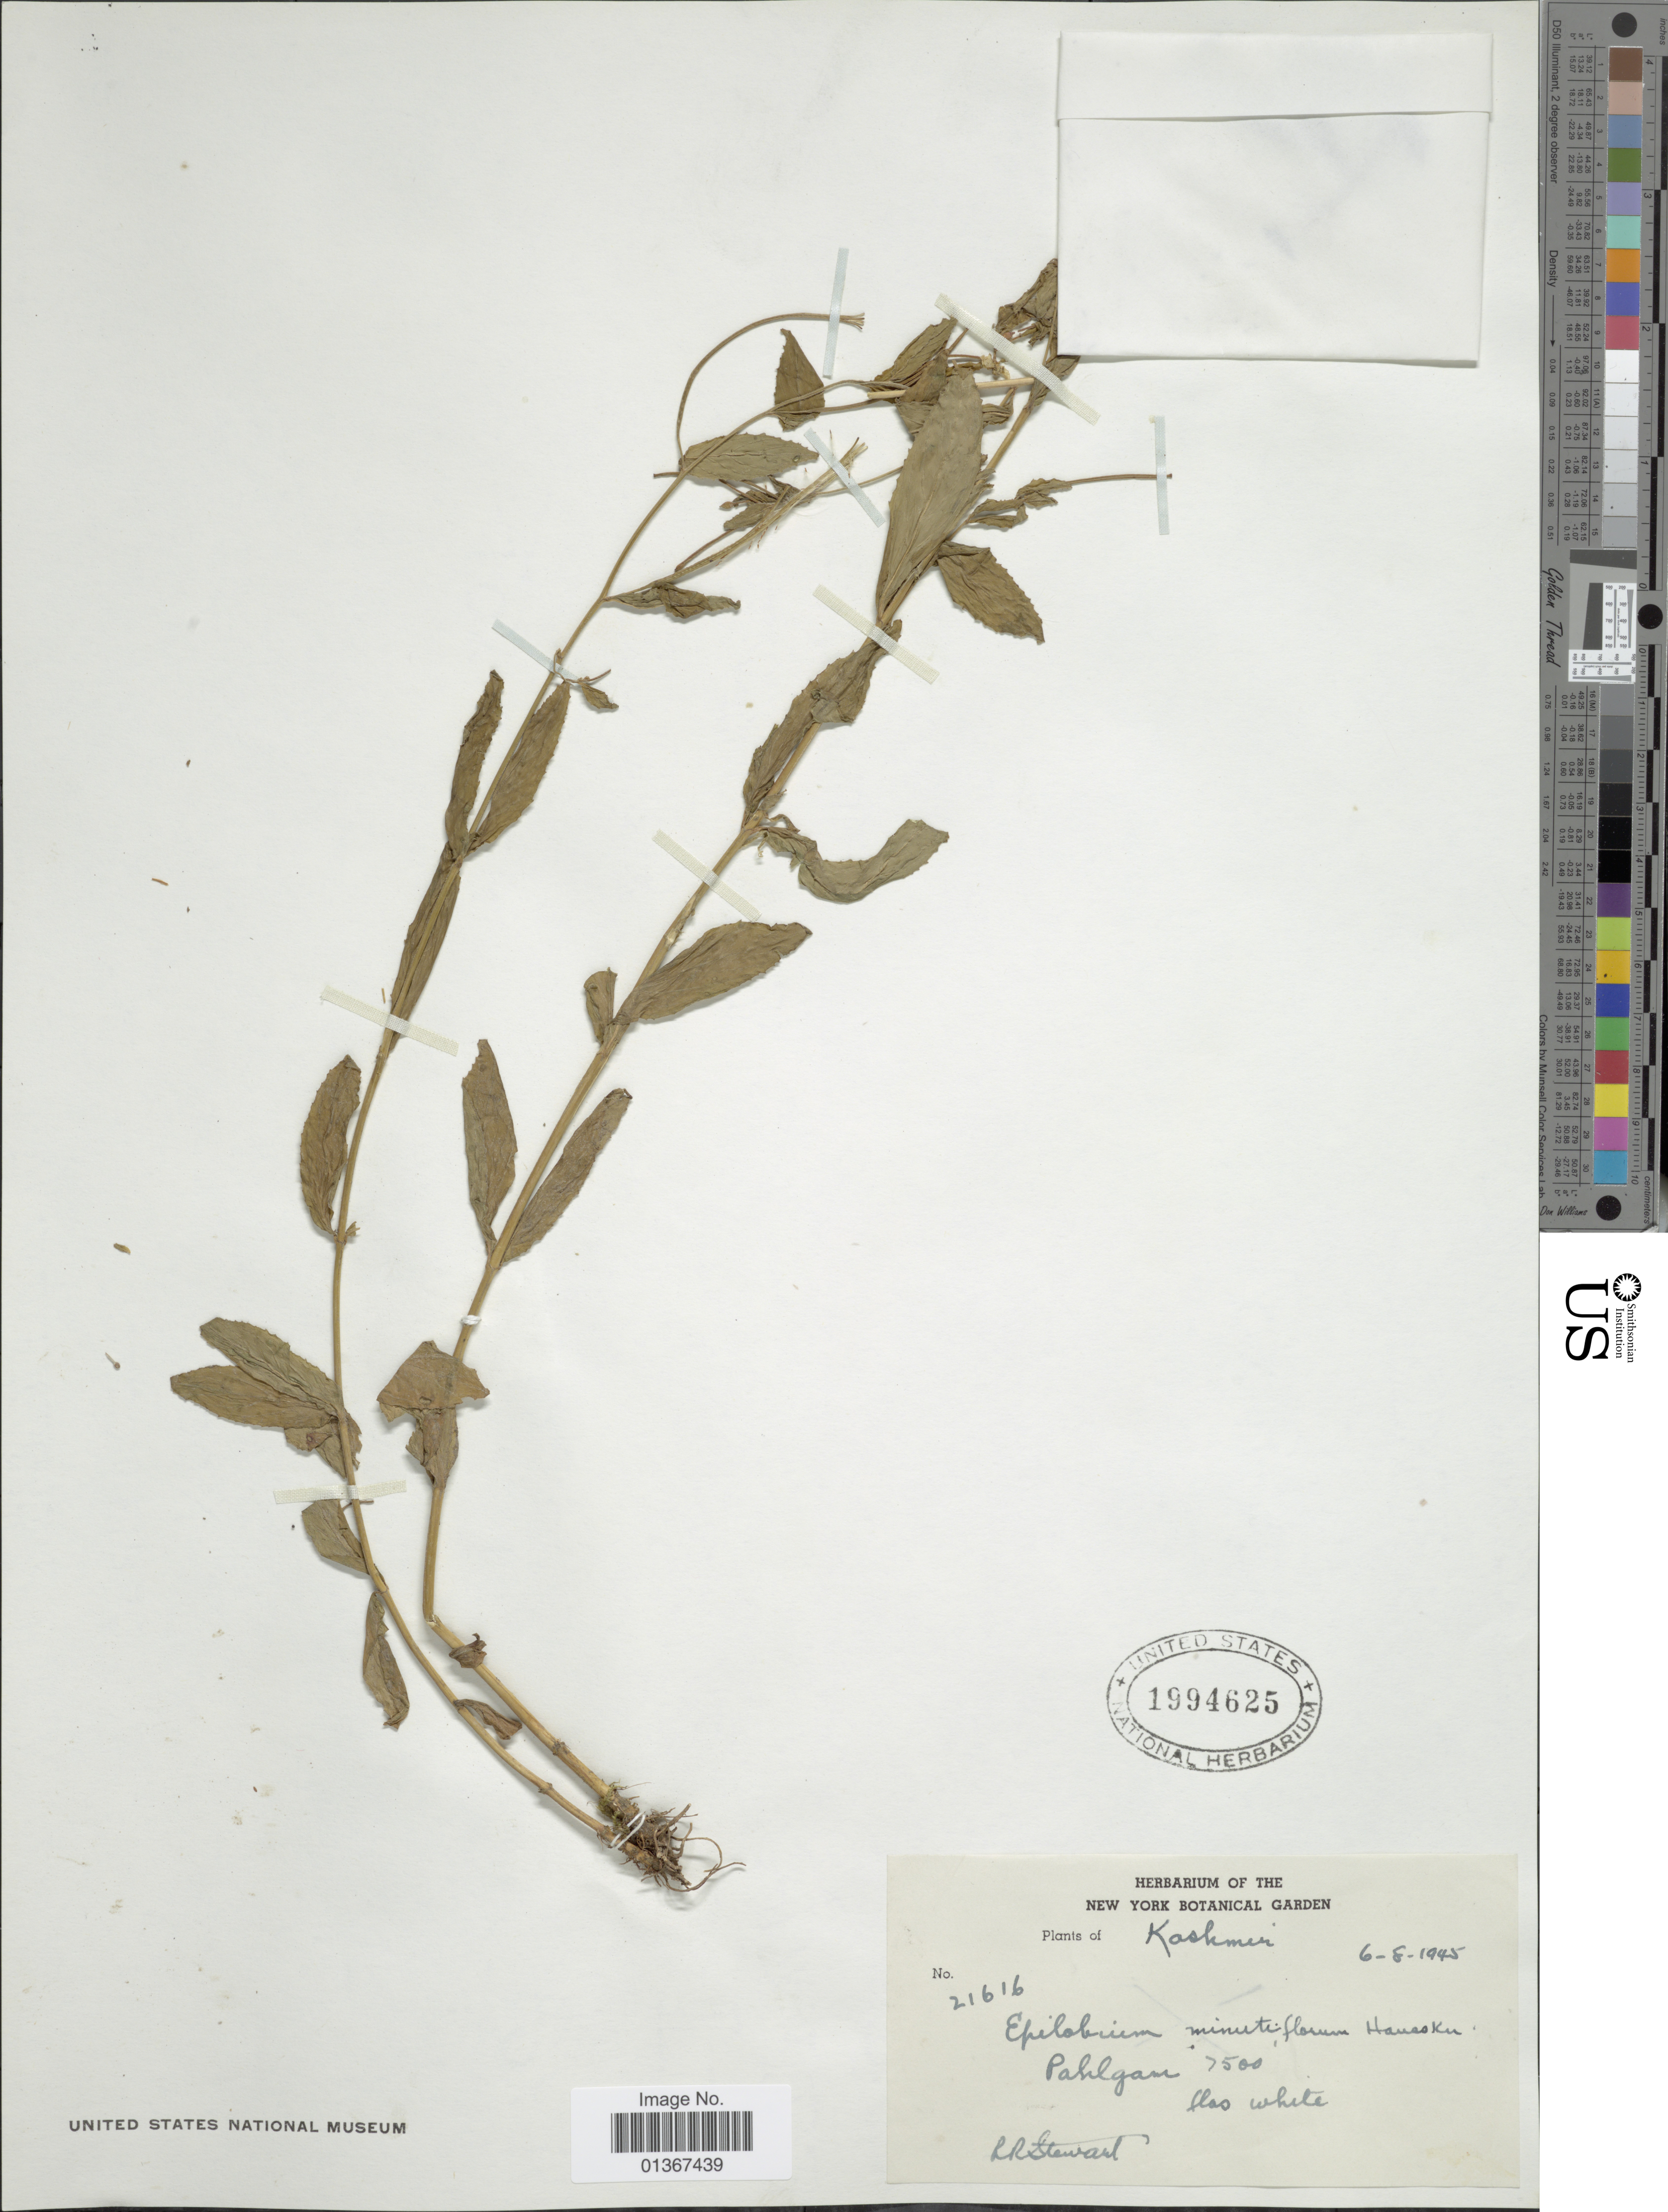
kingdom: Plantae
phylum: Tracheophyta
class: Magnoliopsida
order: Myrtales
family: Onagraceae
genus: Epilobium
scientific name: Epilobium minutiflorum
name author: Hausskn.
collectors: R. R. Stewart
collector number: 21616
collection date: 1945-08-06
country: India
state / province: Jammu and Kashmir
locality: Kashmir. Pahlgam.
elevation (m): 2286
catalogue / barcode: US 1994625